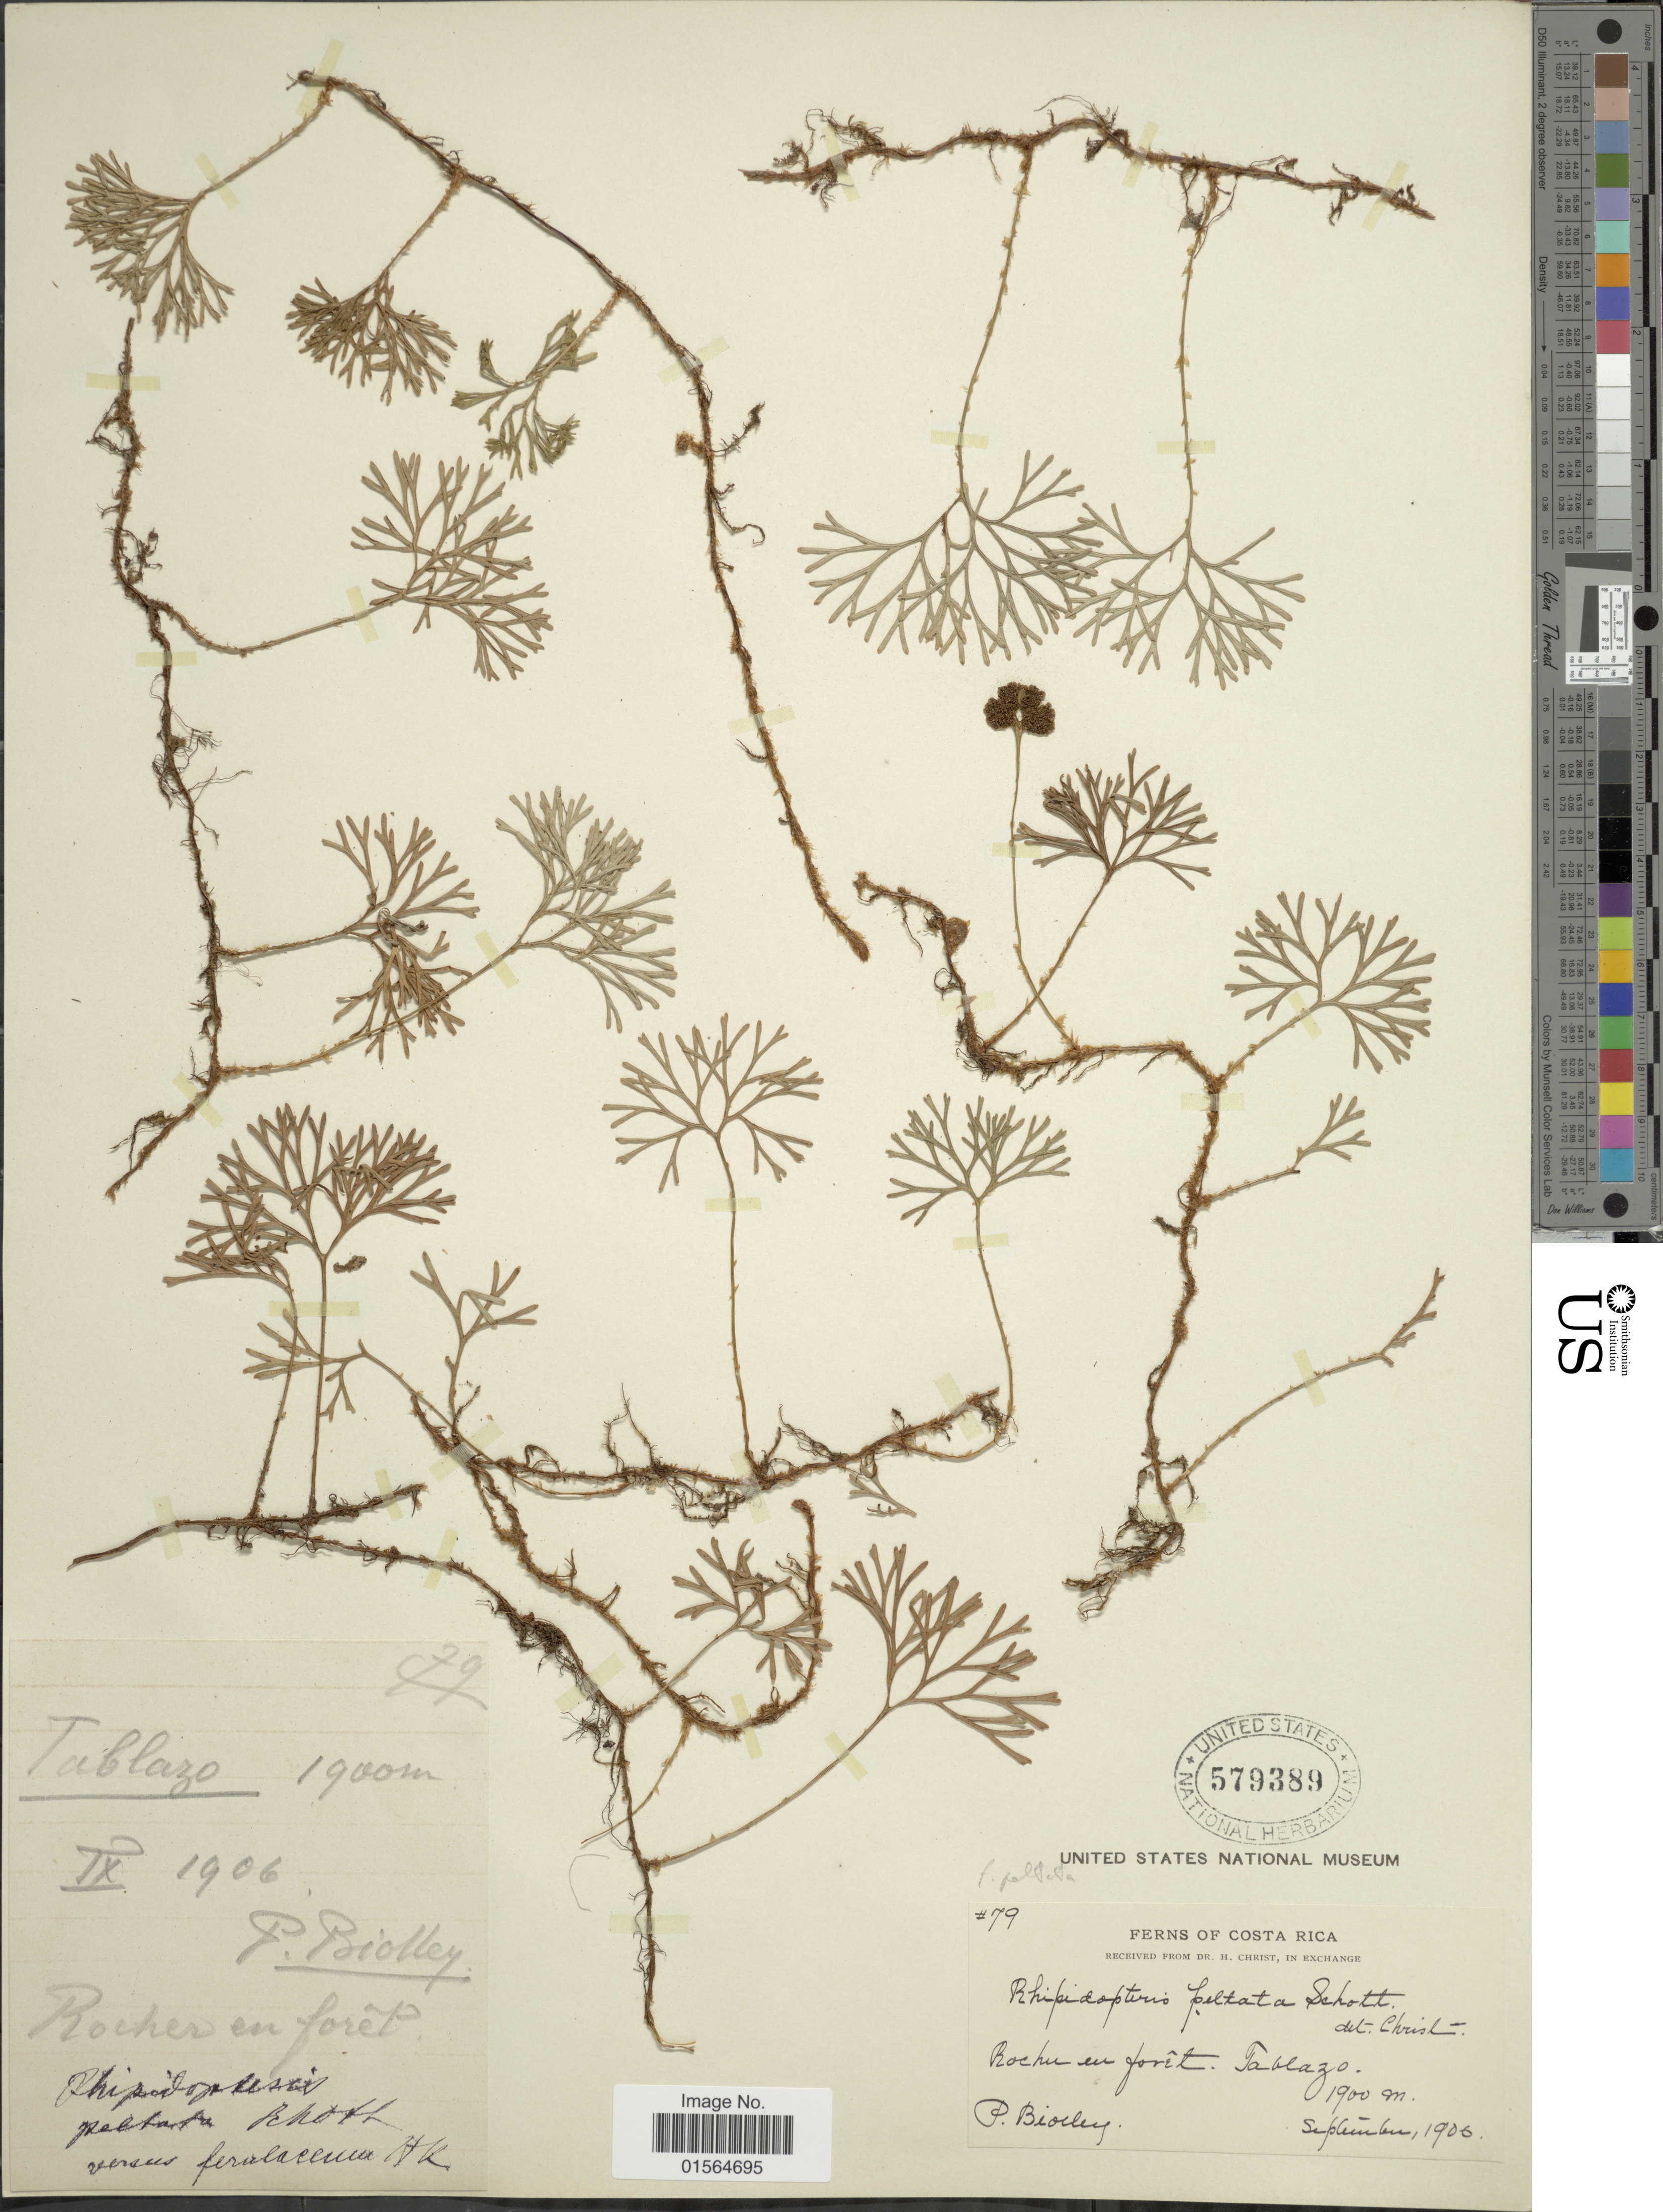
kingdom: Plantae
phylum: Tracheophyta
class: Polypodiopsida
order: Polypodiales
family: Dryopteridaceae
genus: Elaphoglossum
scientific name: Elaphoglossum peltatum f. peltatum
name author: (Sw.) Urb.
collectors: P. Biolley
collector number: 79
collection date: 1906-09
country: Costa Rica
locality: Rocher en forêt, Tablazo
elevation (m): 1900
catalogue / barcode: US 579389